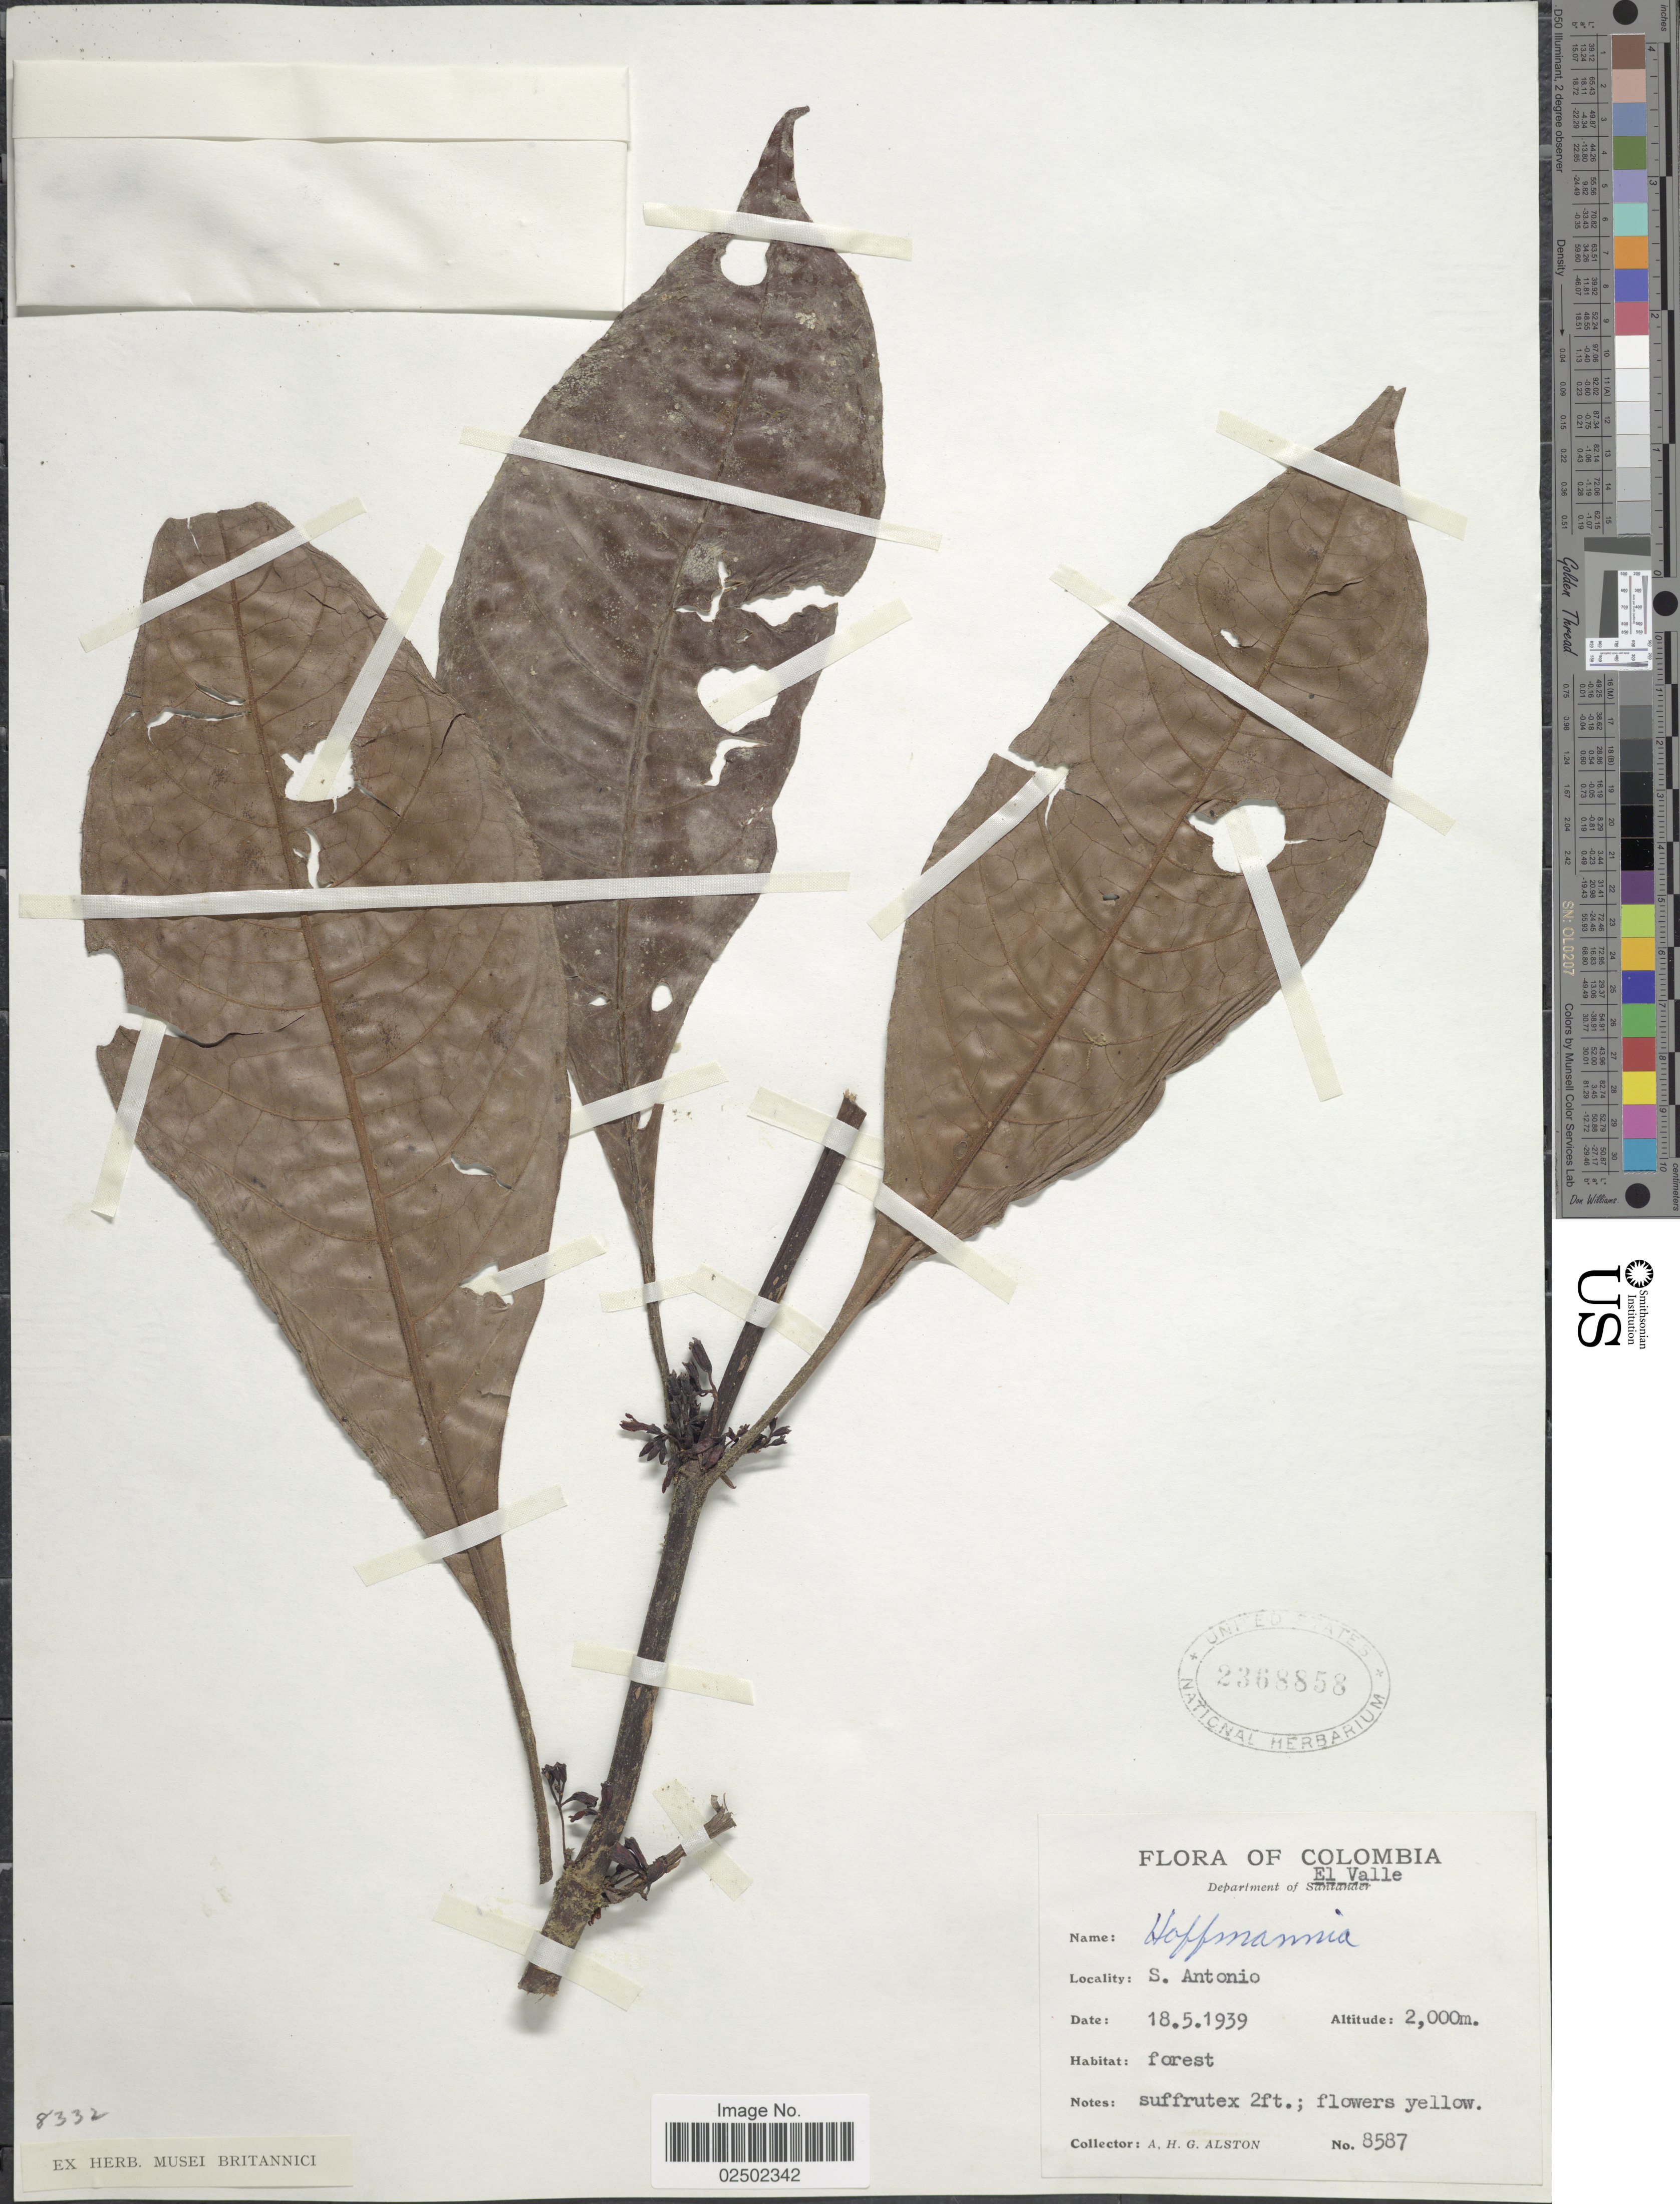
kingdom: Plantae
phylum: Tracheophyta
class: Magnoliopsida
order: Gentianales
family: Rubiaceae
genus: Hoffmannia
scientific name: Hoffmannia sp.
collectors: A. H. Alston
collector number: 8587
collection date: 1939-05-18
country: Colombia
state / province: Valle del Cauca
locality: Department of El Valle, S. Antonio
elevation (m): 2000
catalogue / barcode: US 2368858